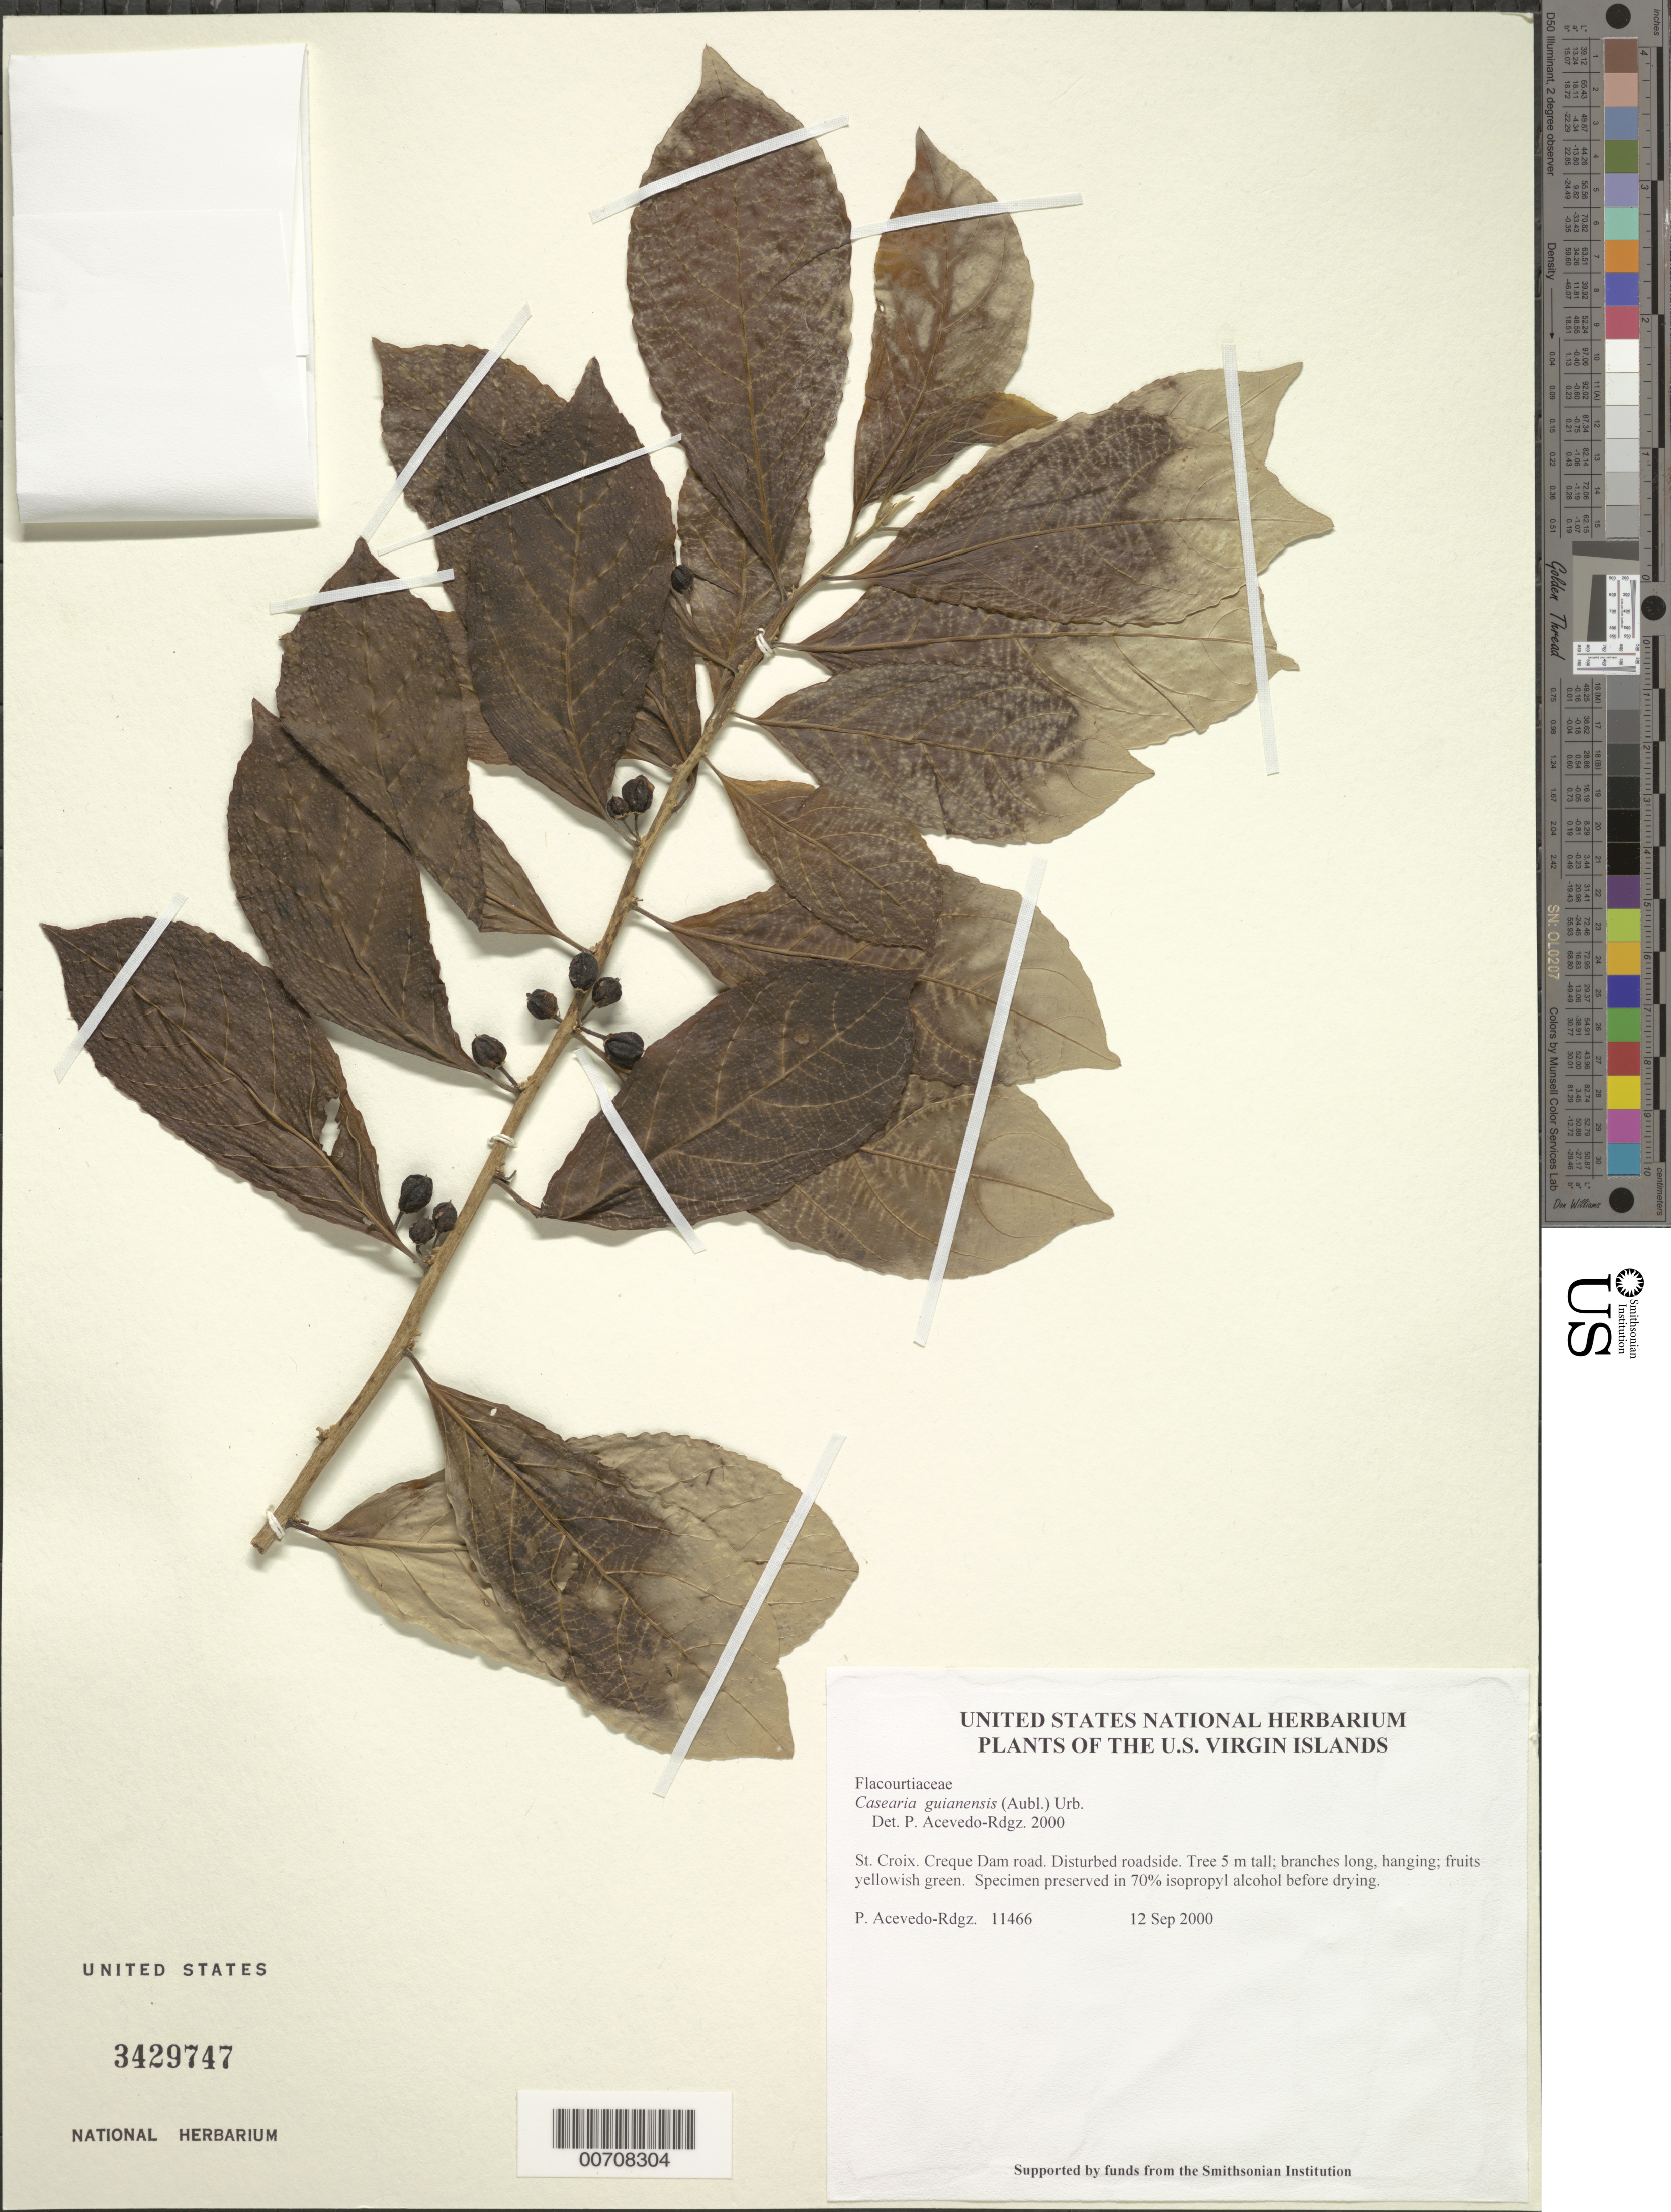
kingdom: Plantae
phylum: Tracheophyta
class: Magnoliopsida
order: Malpighiales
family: Salicaceae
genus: Casearia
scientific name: Casearia guianensis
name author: (Aubl.) Urb.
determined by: Acevedo-Rodríguez, P., (BOT), Smithsonian Institution - National Museum of Natural History (UNITED STATES)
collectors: P. Acevedo-Rodr.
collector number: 11466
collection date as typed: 12 Sep 2000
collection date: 2000-09-12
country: U.S. Virgin Islands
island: St. Croix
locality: Creque Dam road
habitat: Disturbed roadside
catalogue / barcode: US 3429747